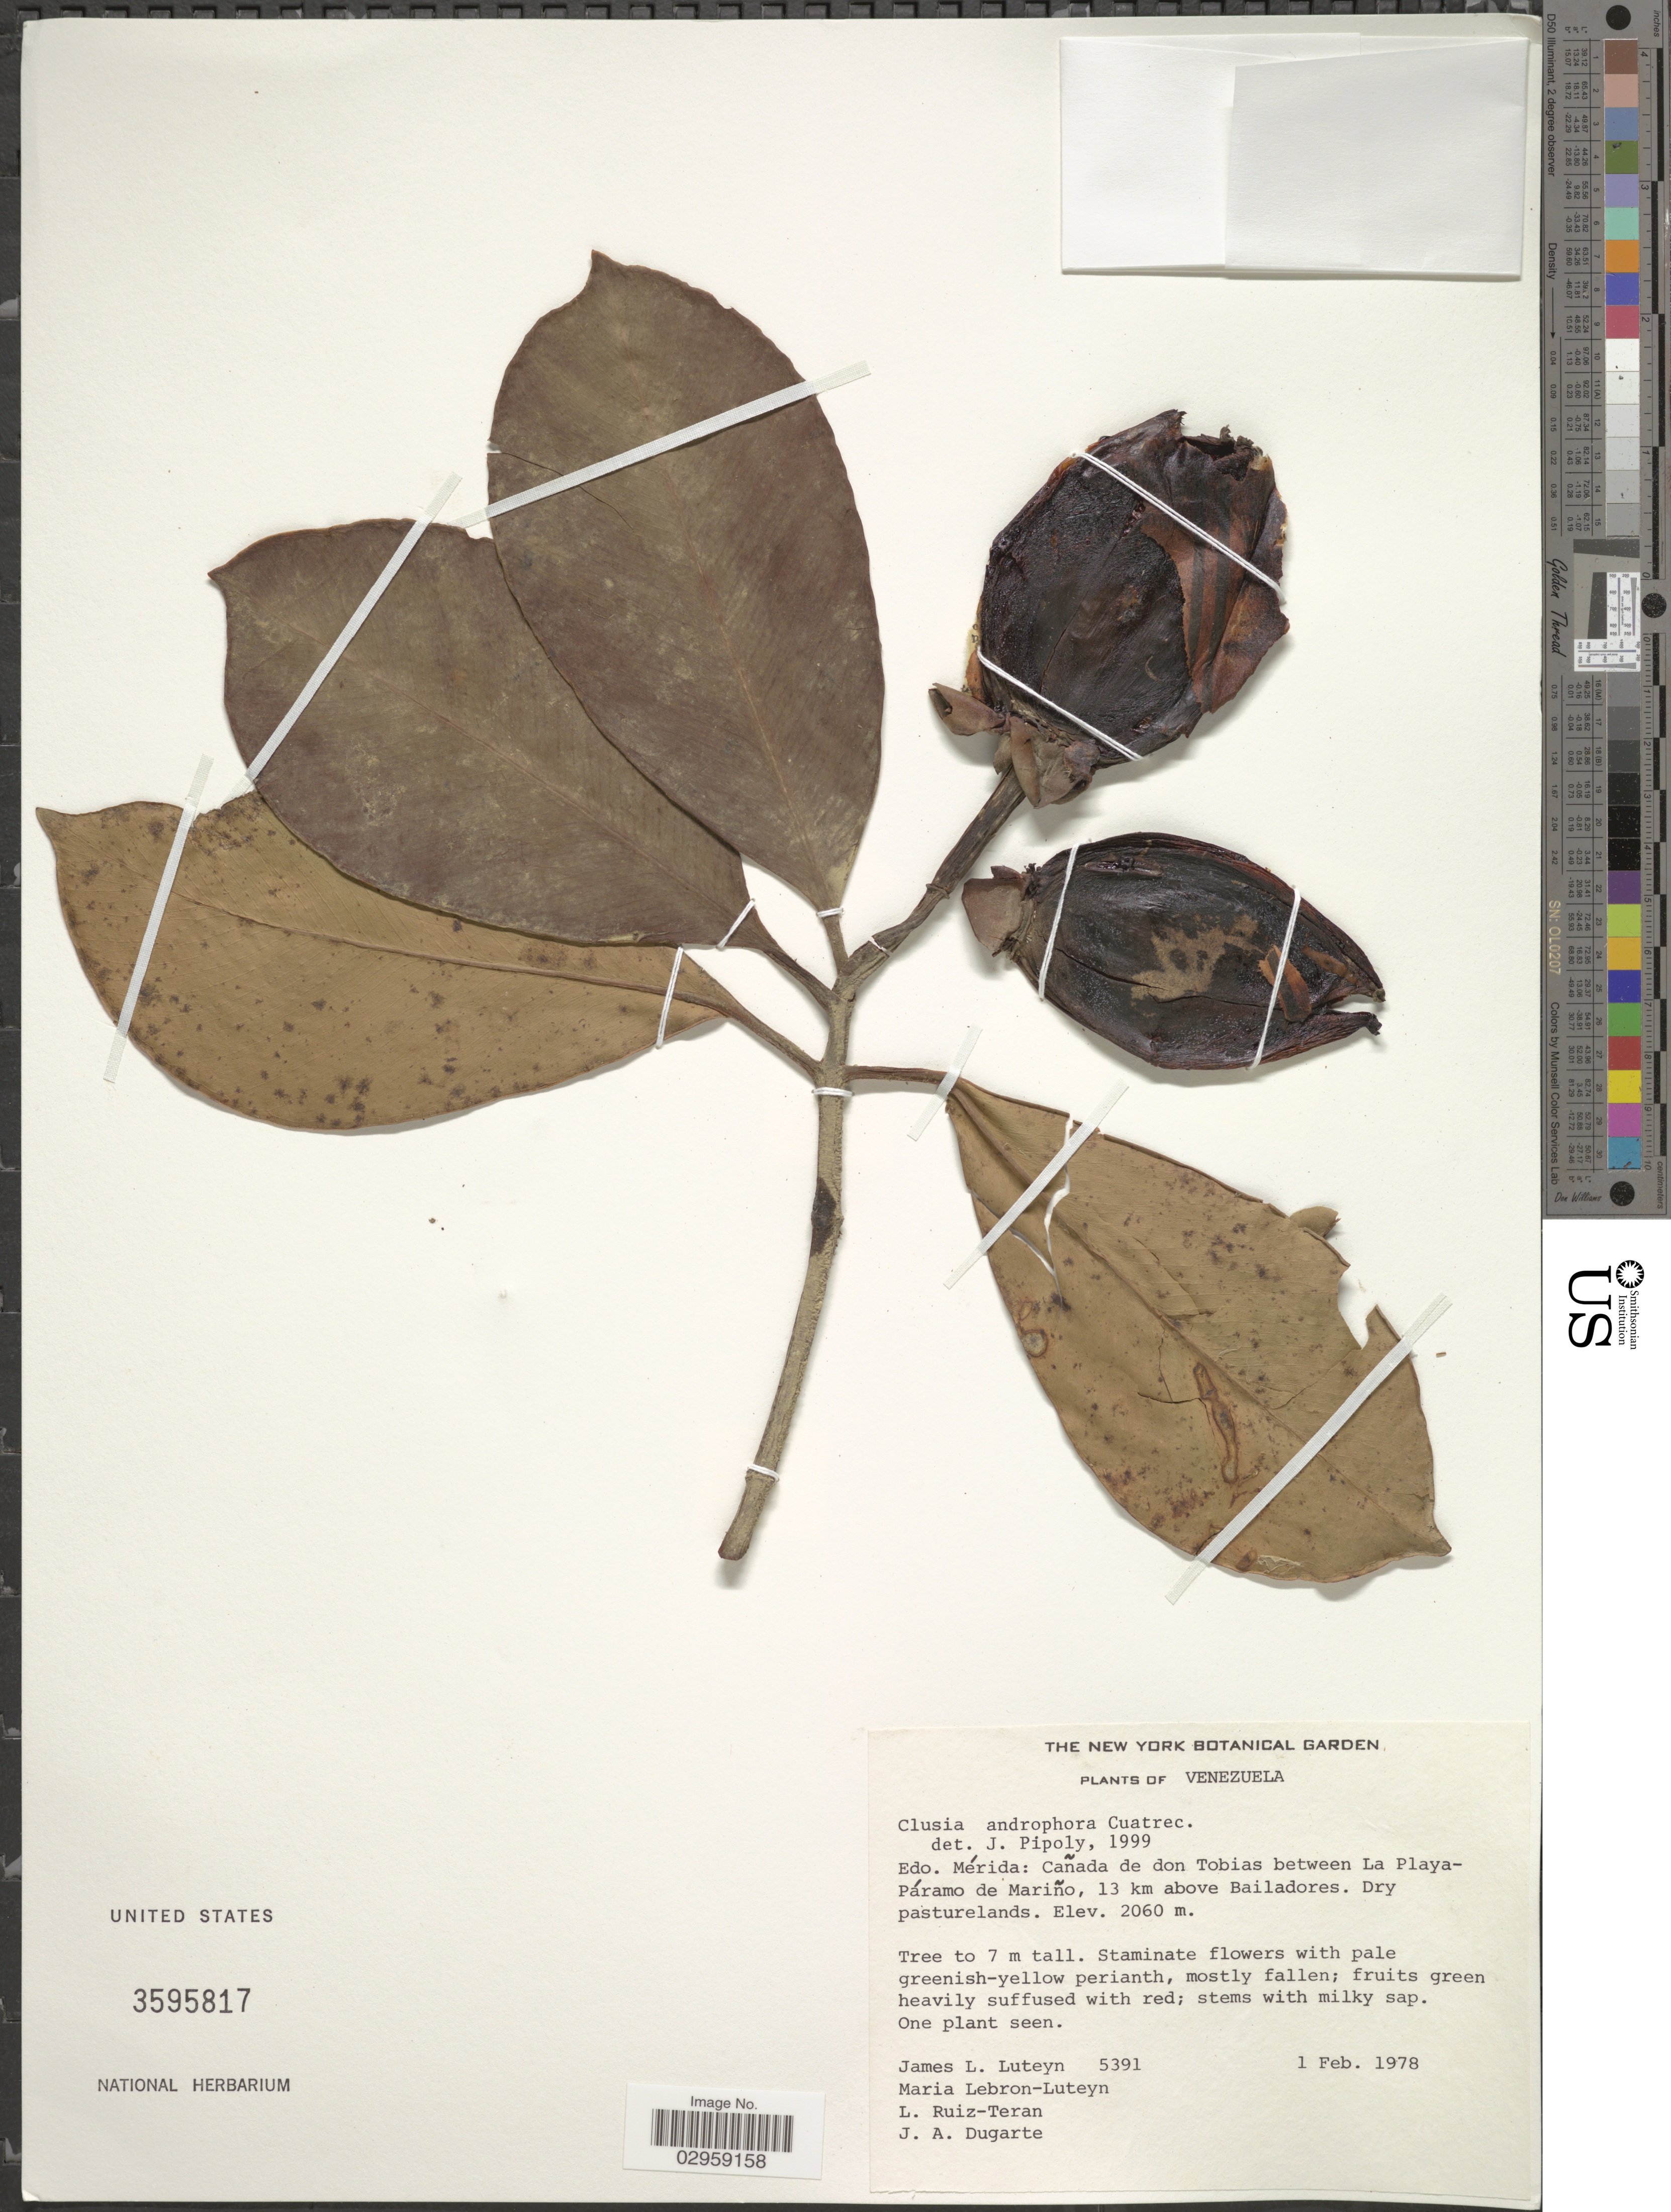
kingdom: Plantae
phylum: Tracheophyta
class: Magnoliopsida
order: Malpighiales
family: Clusiaceae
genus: Clusia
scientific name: Clusia androphora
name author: Cuatrec.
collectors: J. L. Luteyn, M. L. Lebrón-Luteyn, L. E. Ruíz-Terán & J. Dugarte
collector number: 5391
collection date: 1978-02-01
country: Venezuela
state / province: Mérida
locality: Cañada de don Tobias between La Playa-Páramo de Mariño, 13 km above Bailadores.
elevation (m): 2060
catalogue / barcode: US 3595817